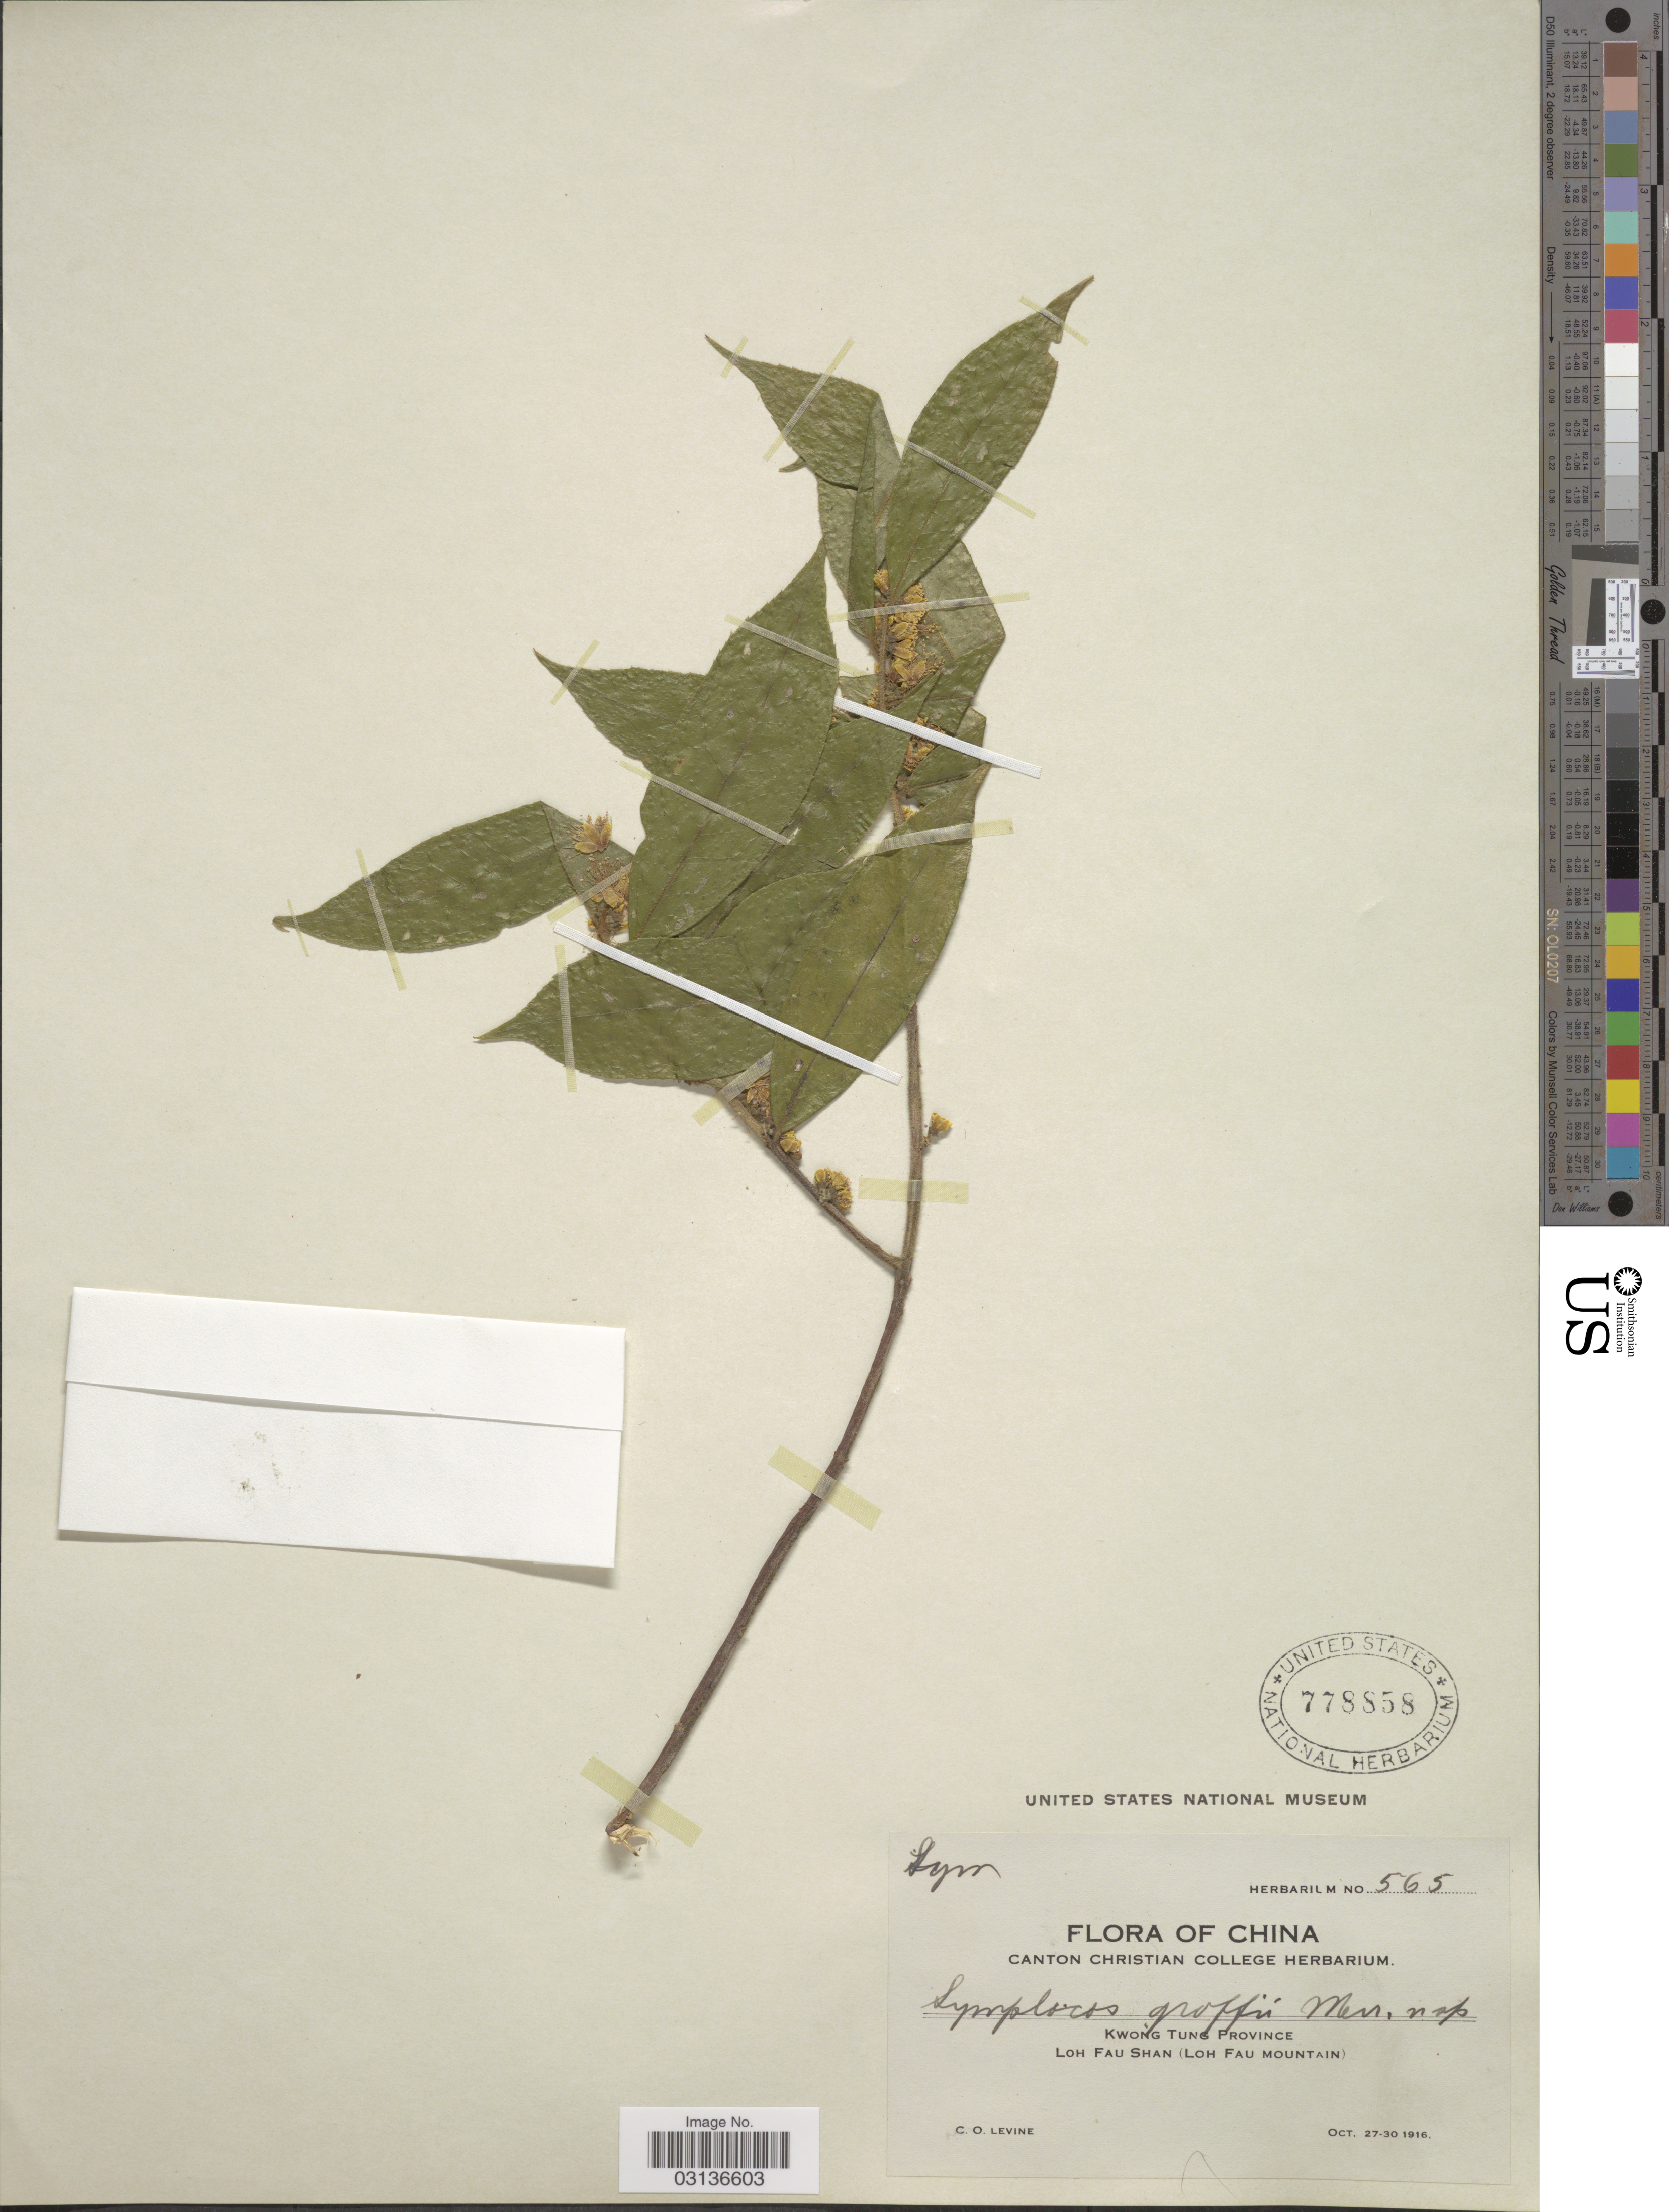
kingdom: Plantae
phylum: Tracheophyta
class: Magnoliopsida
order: Ericales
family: Symplocaceae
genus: Symplocos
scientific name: Symplocos groffii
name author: Merr.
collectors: C. O. Levine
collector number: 565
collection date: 1916-10-27/1916-10-30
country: China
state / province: Guangdong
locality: Kwong Tung Province. Loh Fau Shan (Loh Fau Mountain).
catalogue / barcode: US 778858